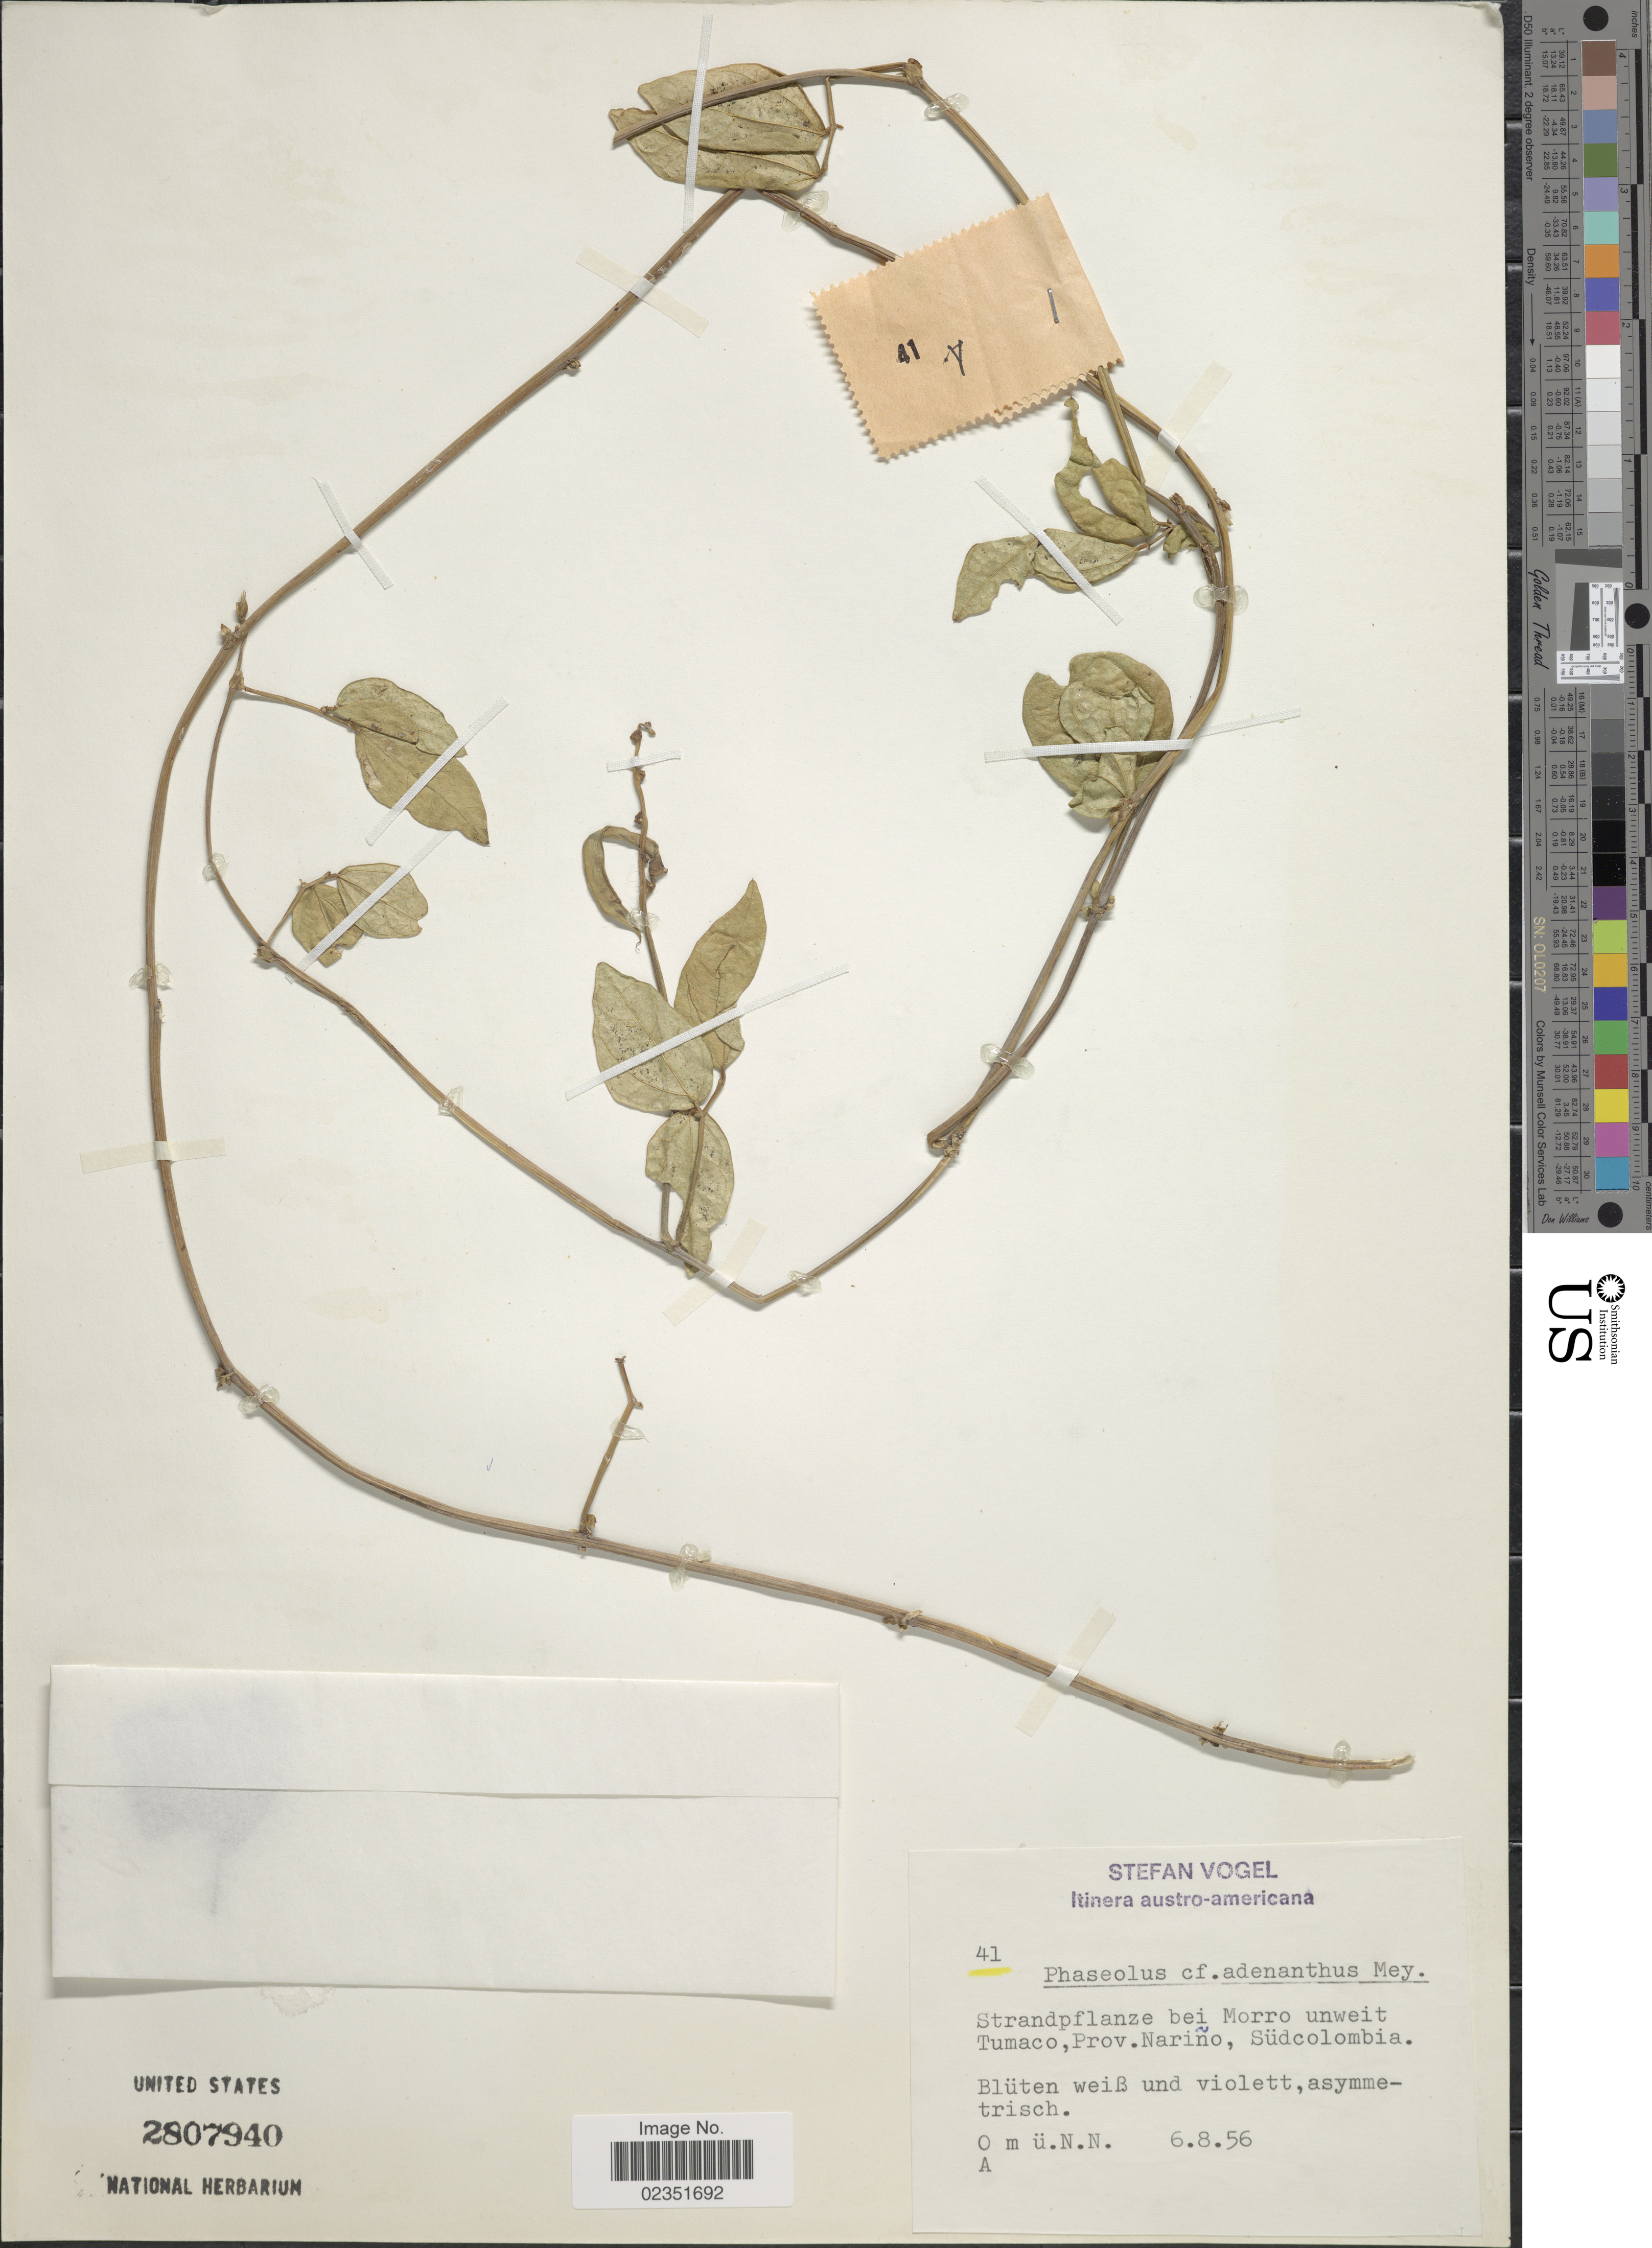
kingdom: Plantae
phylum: Tracheophyta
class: Magnoliopsida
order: Fabales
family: Fabaceae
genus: Phaseolus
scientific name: Phaseolus sp.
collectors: S. Vogel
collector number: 41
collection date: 1956-08-06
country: Colombia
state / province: Nariño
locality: Strandpflanze bei Morro unweit tumaco, Prov. Narino, Sudcolombia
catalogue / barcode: US 2807940